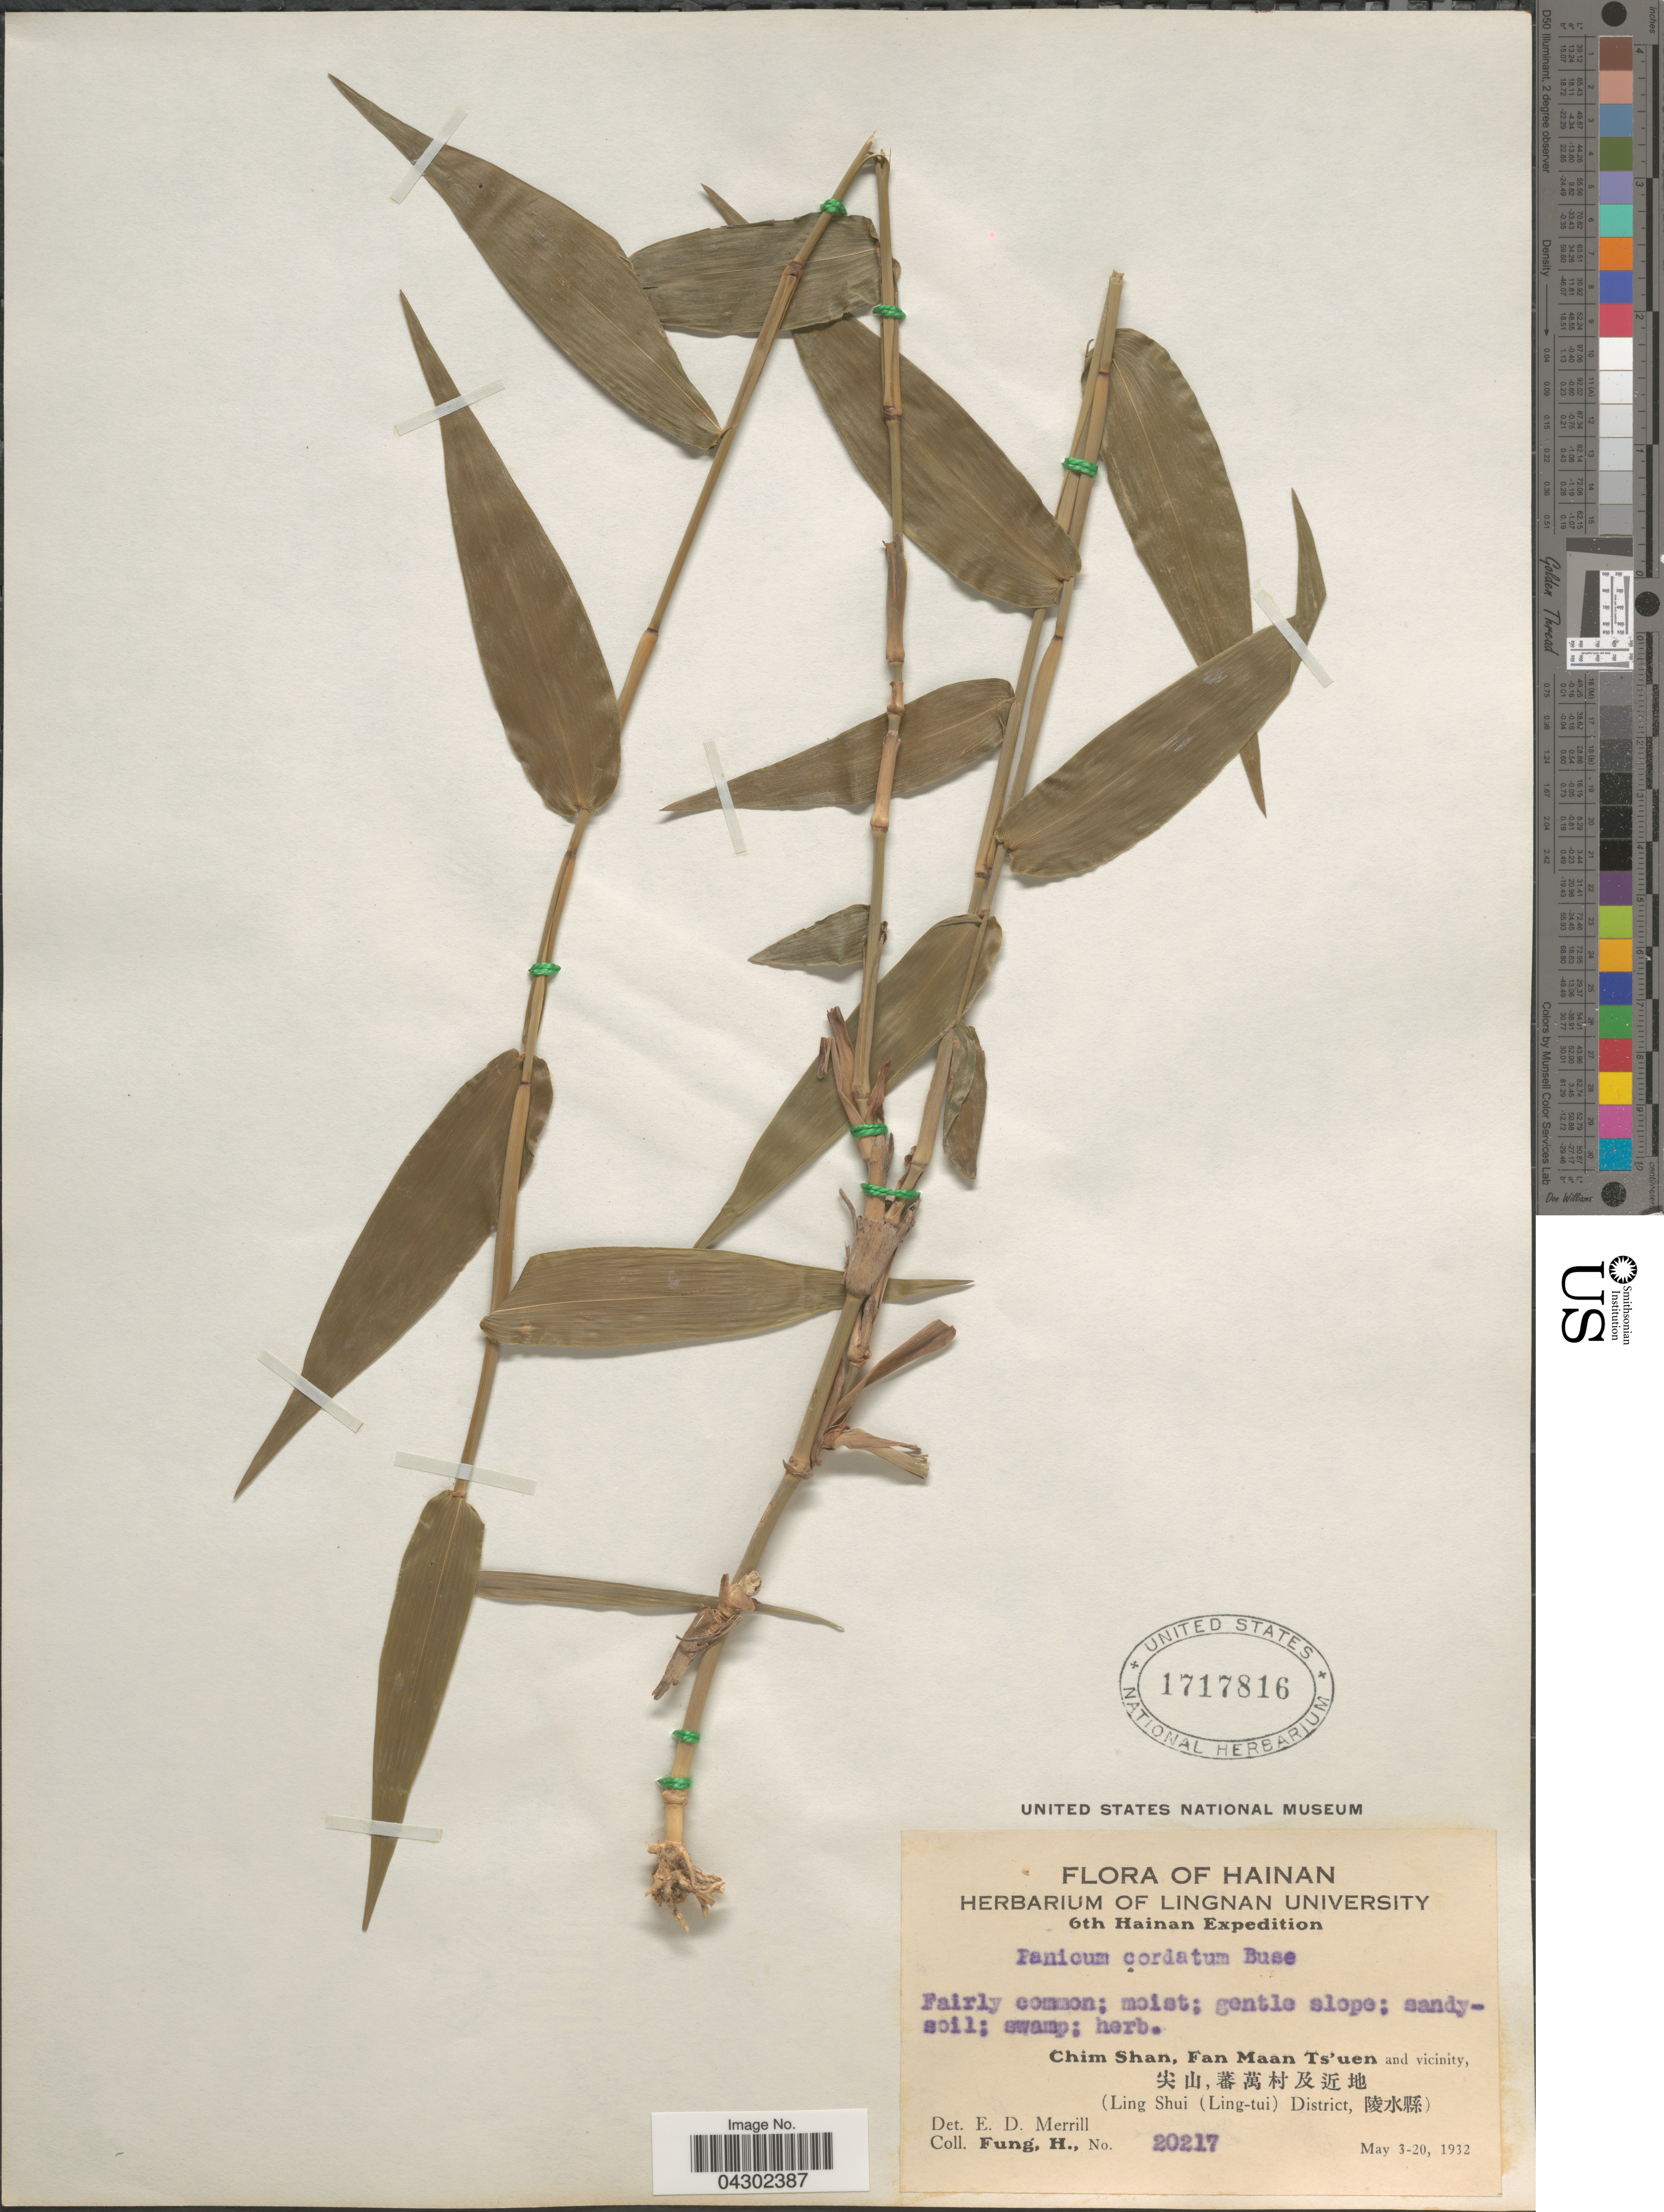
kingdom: Plantae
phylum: Tracheophyta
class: Liliopsida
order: Poales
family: Poaceae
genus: Panicum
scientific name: Panicum sp.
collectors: H. Fung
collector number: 20217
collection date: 1932-05-03/1932-05-20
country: China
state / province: Hainan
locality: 6th Hainan Expedition. Chim Shan, Fan Maan Ts'uen and vicinity, X. (Ling Shui (Ling-tui) District, X.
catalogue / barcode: US 1717816